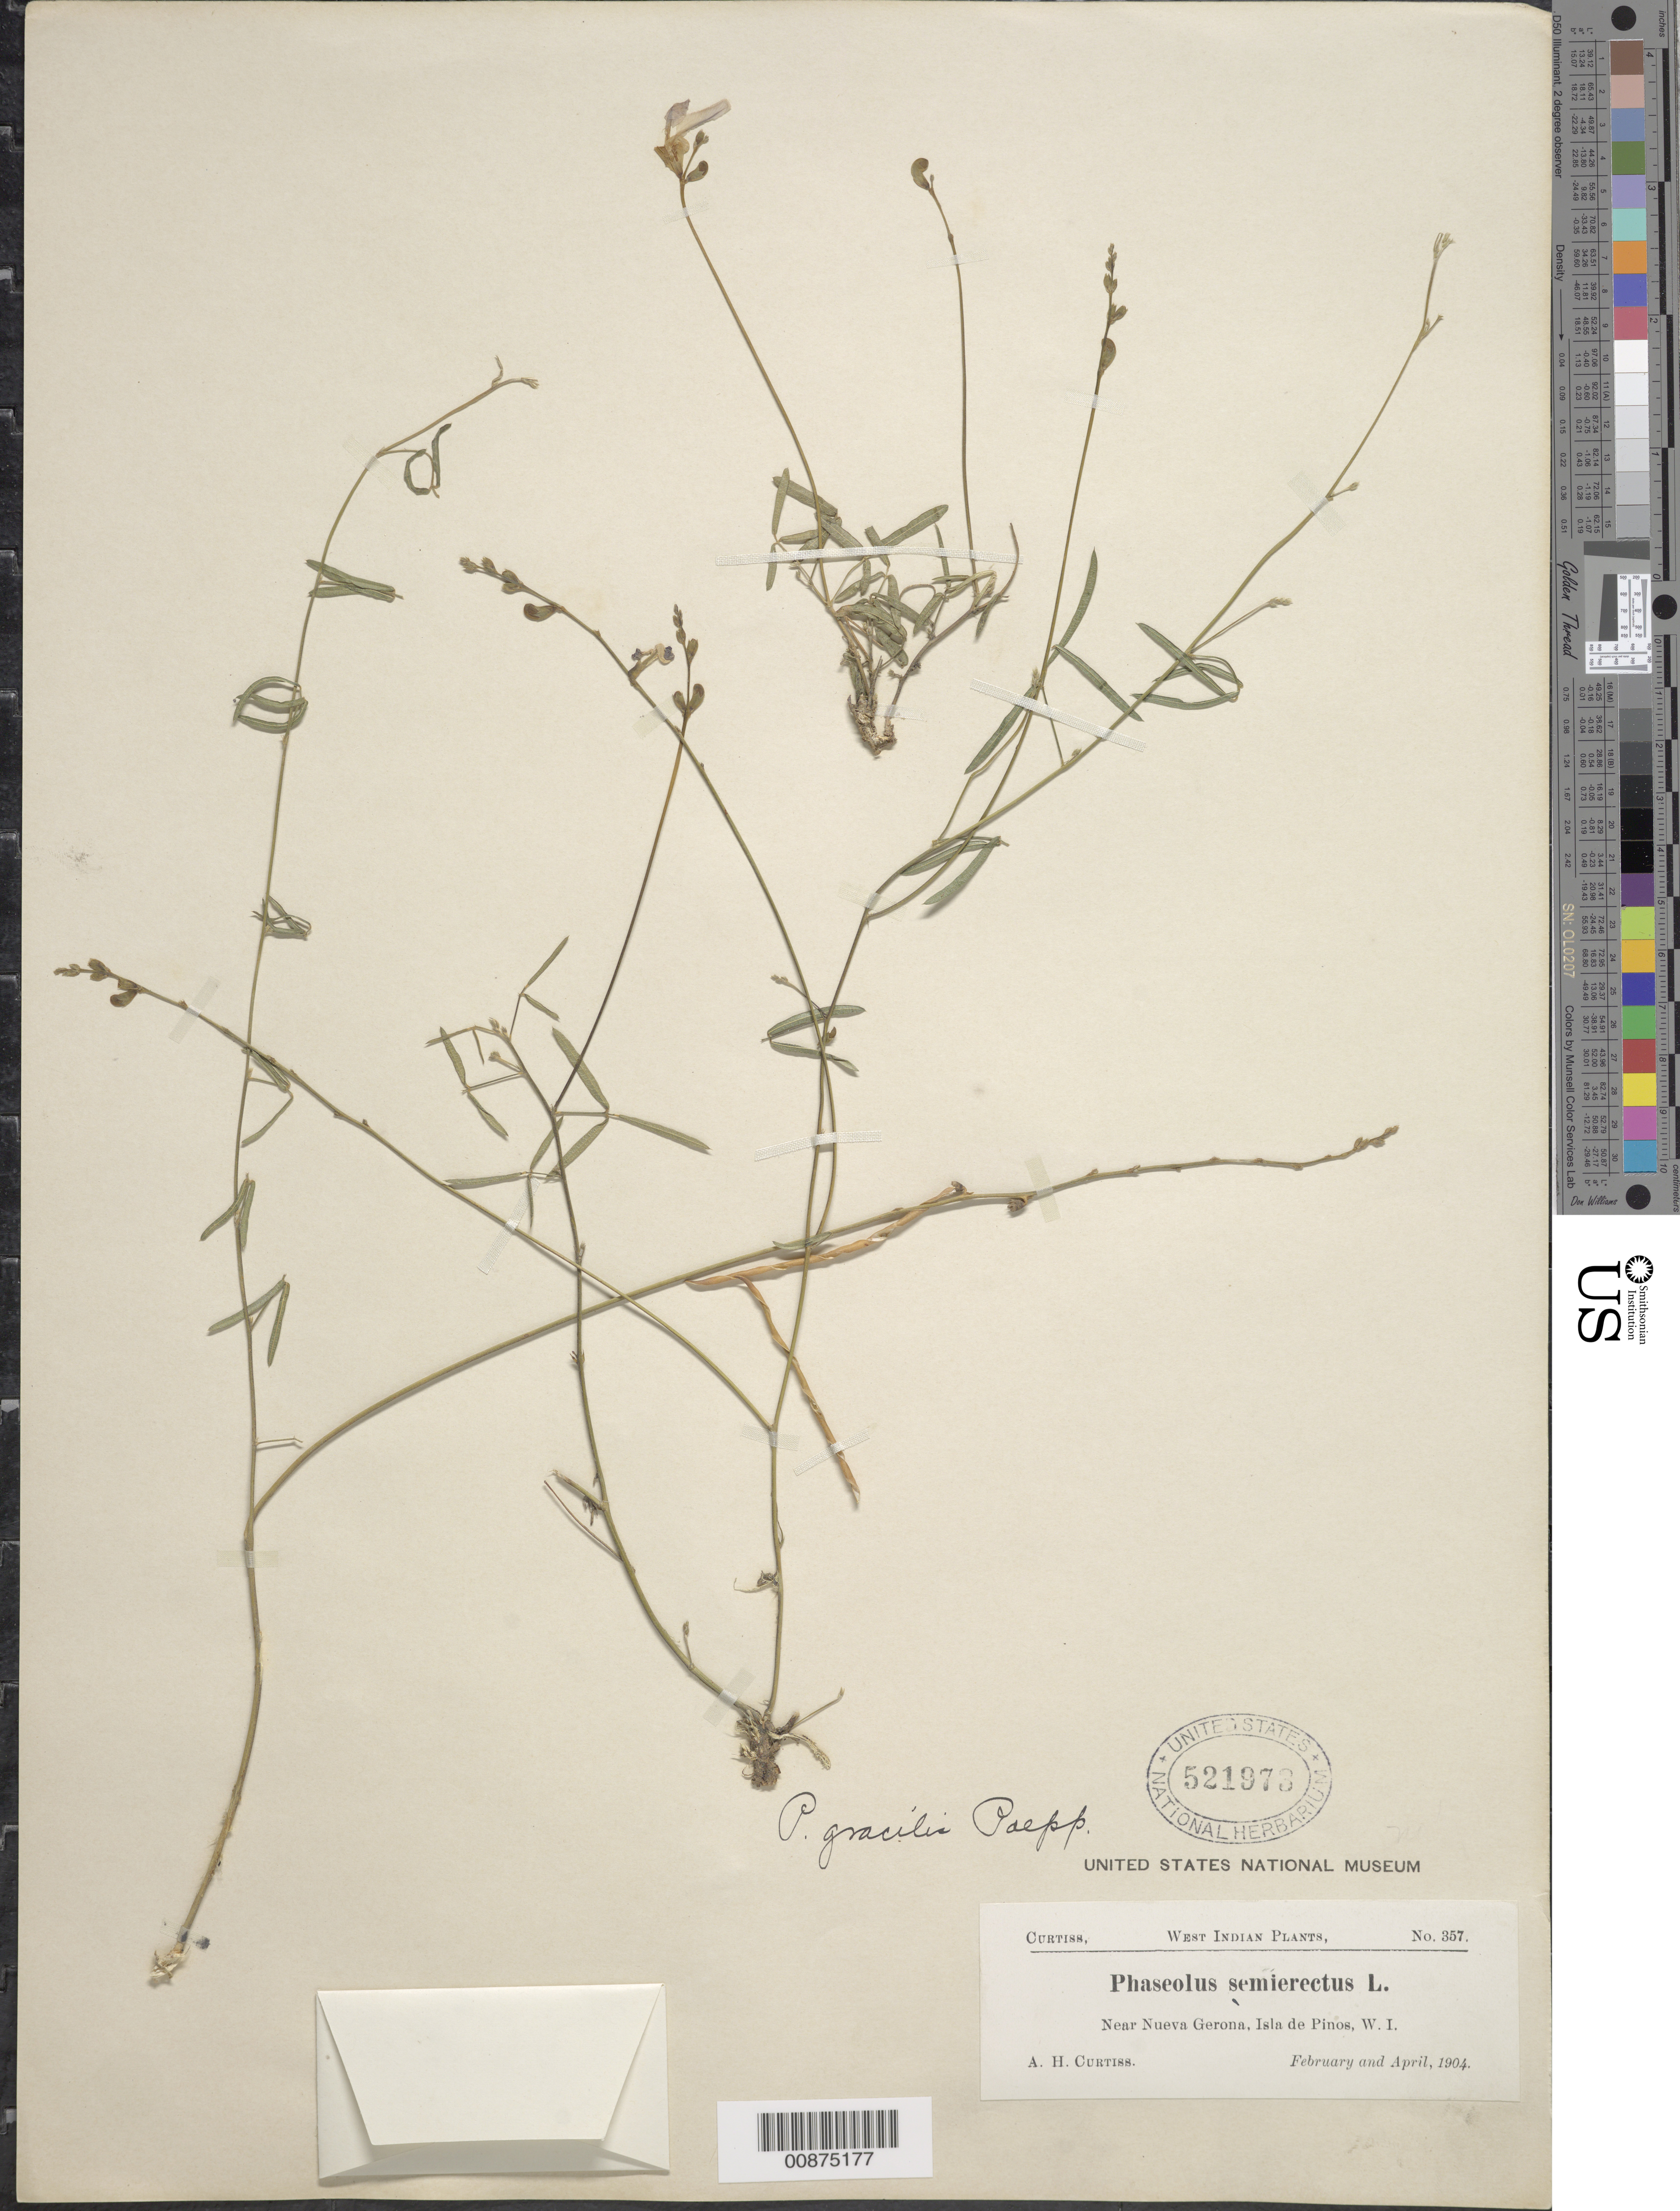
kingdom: Plantae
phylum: Tracheophyta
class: Magnoliopsida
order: Fabales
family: Fabaceae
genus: Macroptilium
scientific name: Macroptilium gracile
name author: (Poepp. ex Benth.) Urb.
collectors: A. H. Curtiss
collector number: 357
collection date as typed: Feb 1904 to -- Apr 1904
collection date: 1904-02/1904-04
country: Cuba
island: Isla de la Juventud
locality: Isle of Pines, Near Nueva Gerona, Isla de Pinos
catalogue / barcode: US 521973